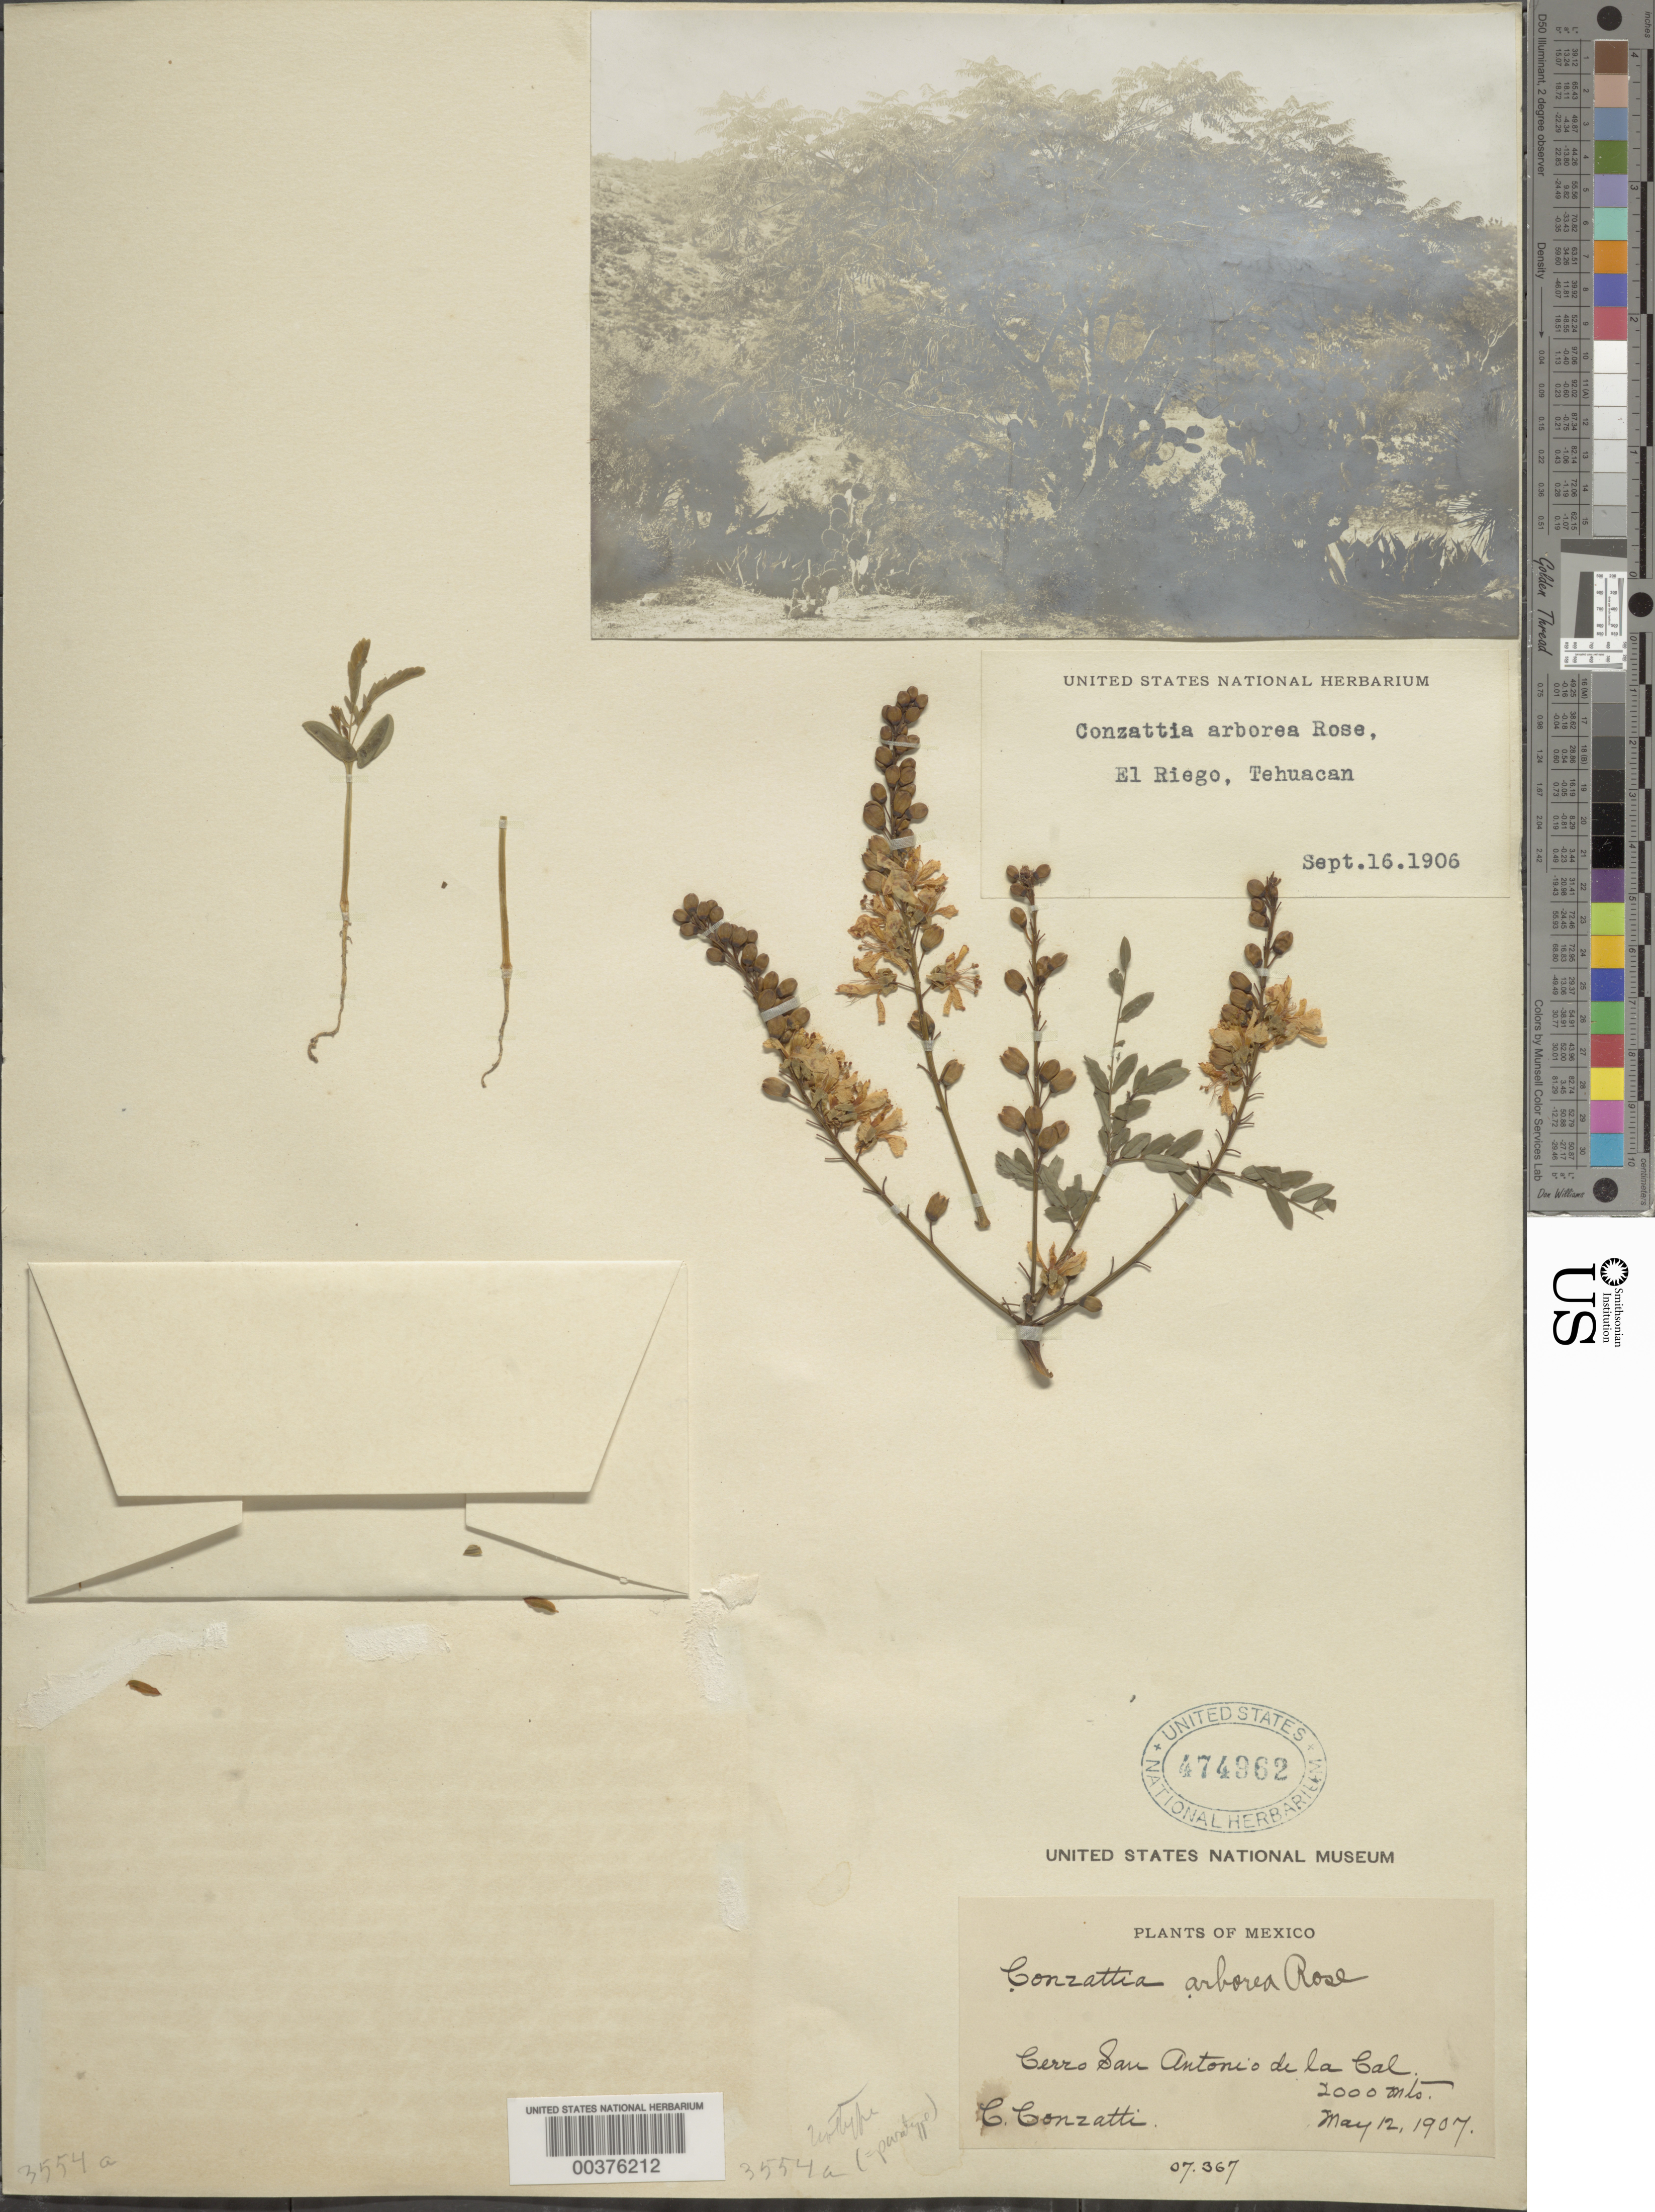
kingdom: Plantae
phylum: Tracheophyta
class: Magnoliopsida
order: Fabales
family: Fabaceae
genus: Conzattia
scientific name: Conzattia arborea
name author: Rose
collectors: C. Conzatti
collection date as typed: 12 May 1907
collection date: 1907-05-12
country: Mexico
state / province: Oaxaca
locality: Cerro San Antonio de la cal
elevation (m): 2000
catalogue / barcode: US 474962